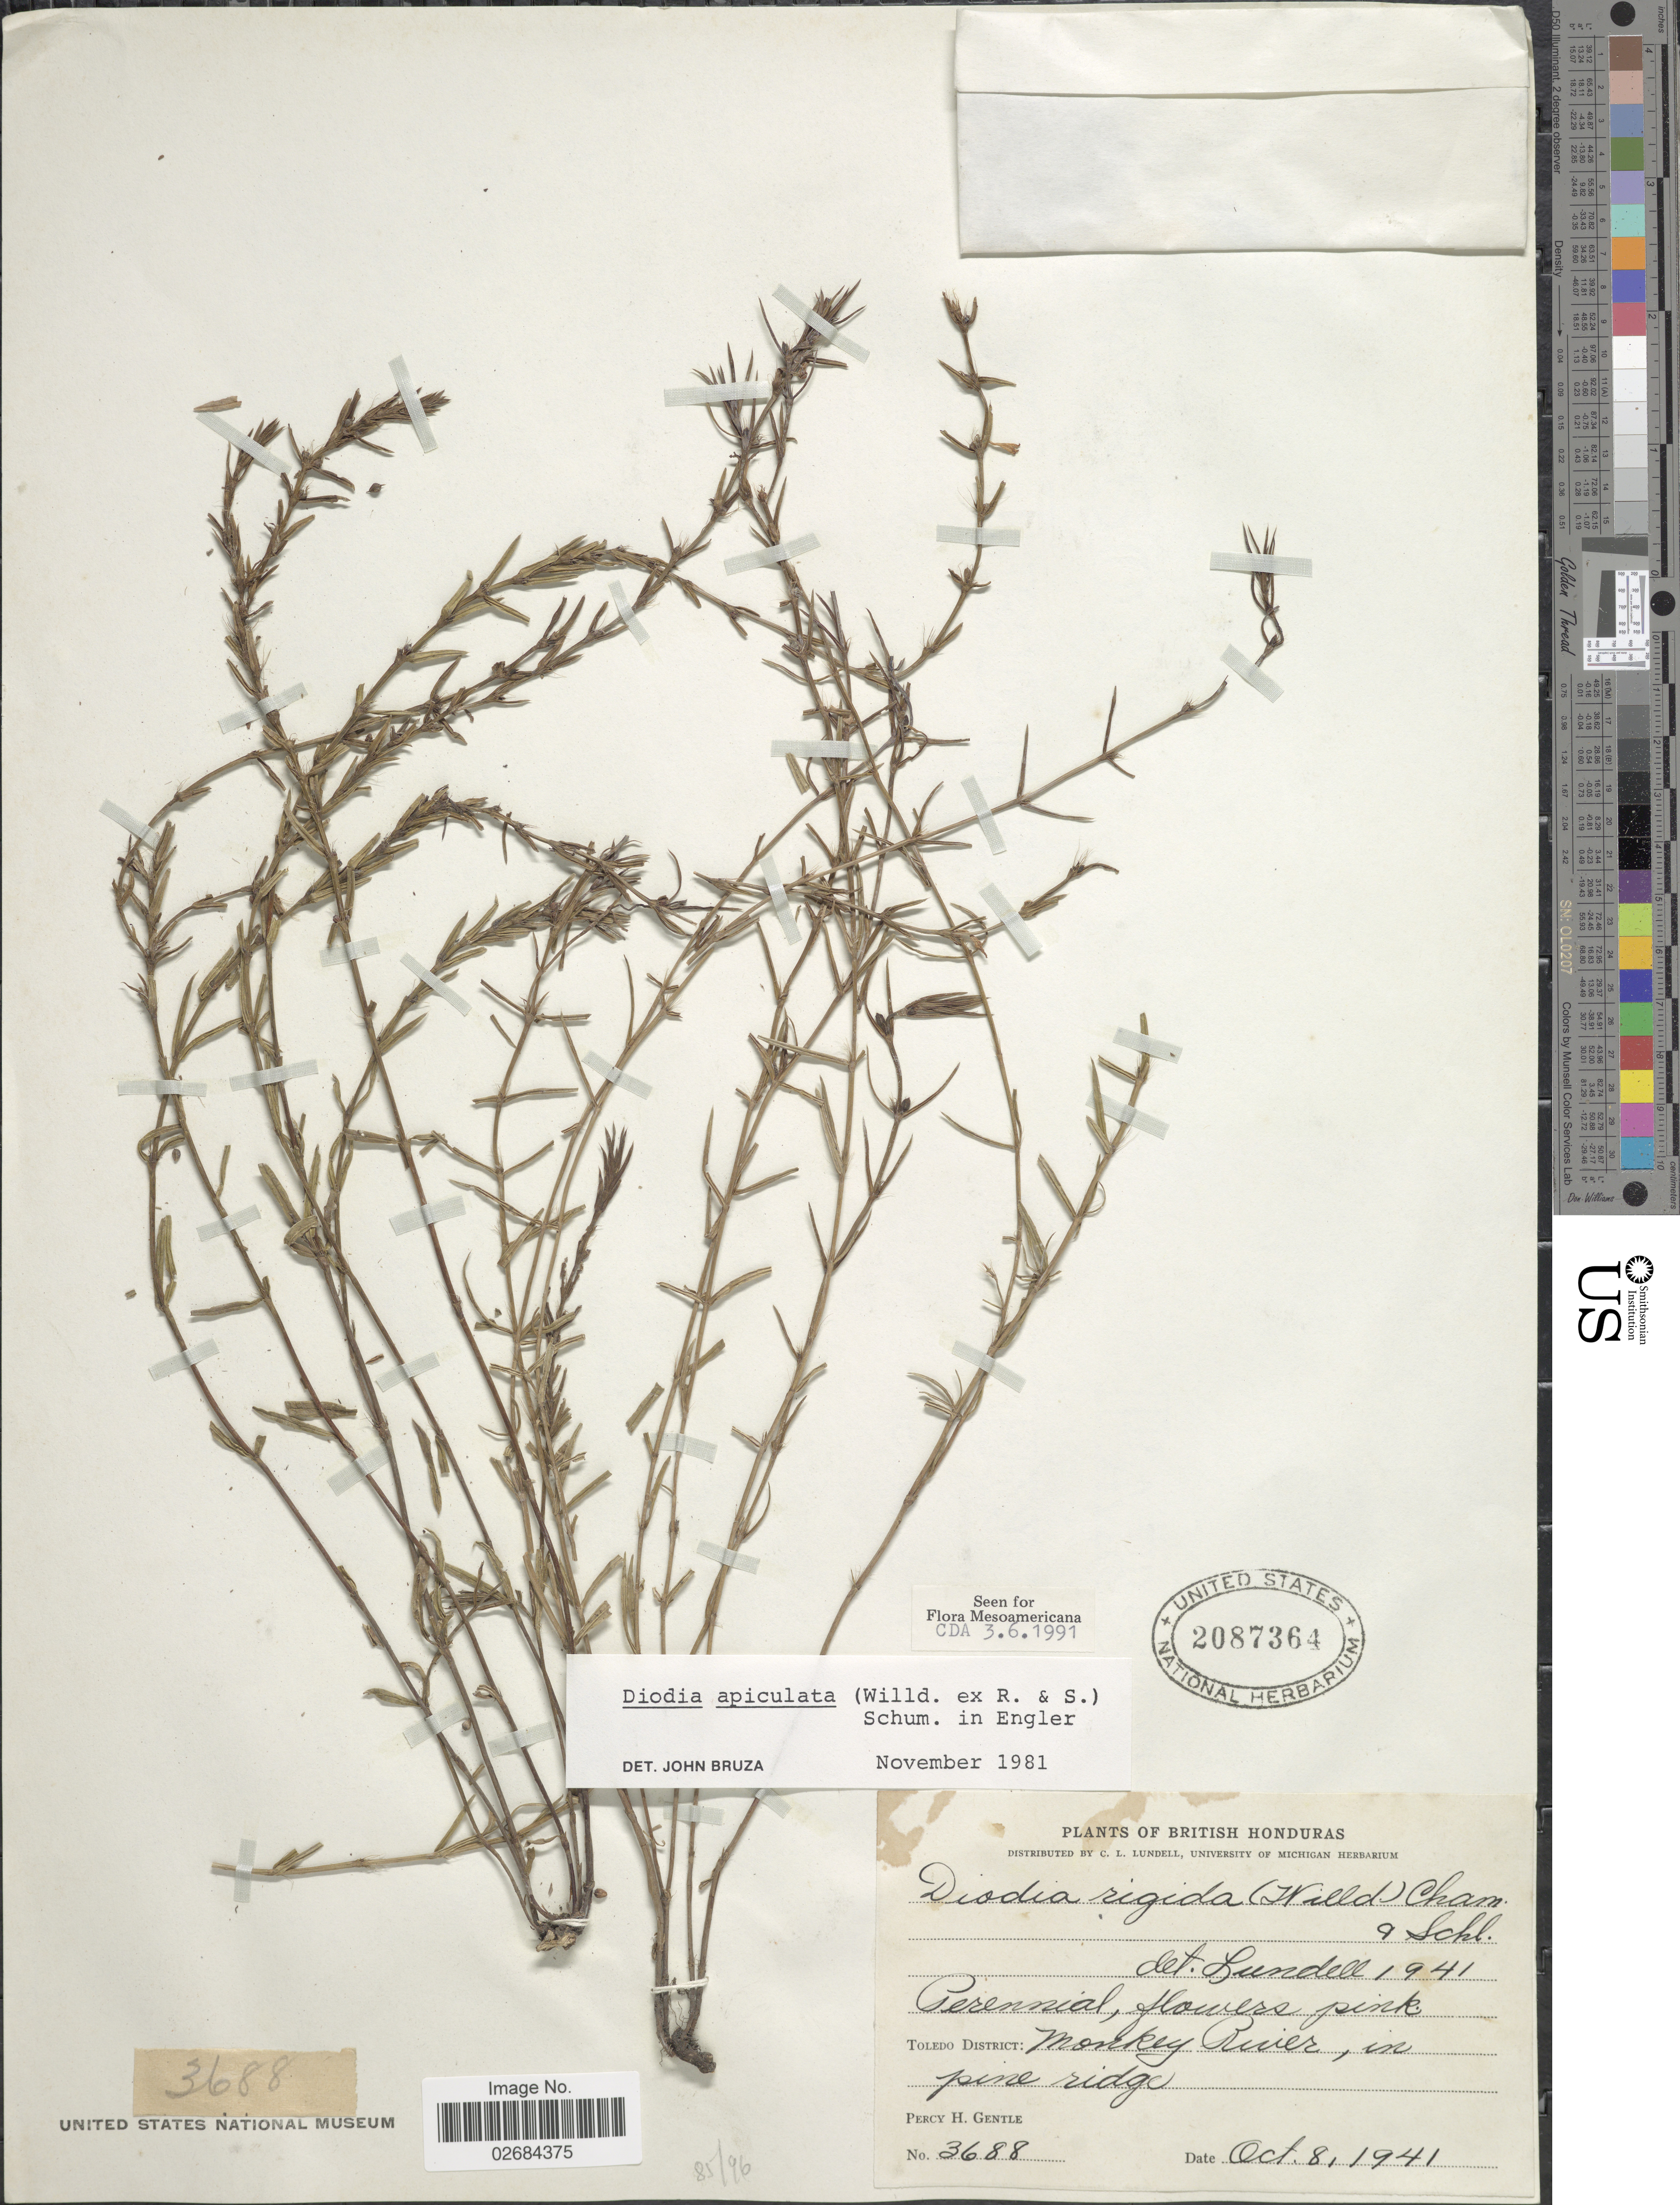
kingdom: Plantae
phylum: Tracheophyta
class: Magnoliopsida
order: Gentianales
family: Rubiaceae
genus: Diodia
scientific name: Diodia apiculata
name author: (Willd. ex Roem. & Schult.) K. Schum.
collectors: P. H. Gentle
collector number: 3688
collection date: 1941-10-08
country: Belize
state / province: Toledo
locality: British Honduras. Monkey River, in pine ridge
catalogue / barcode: US 2087364